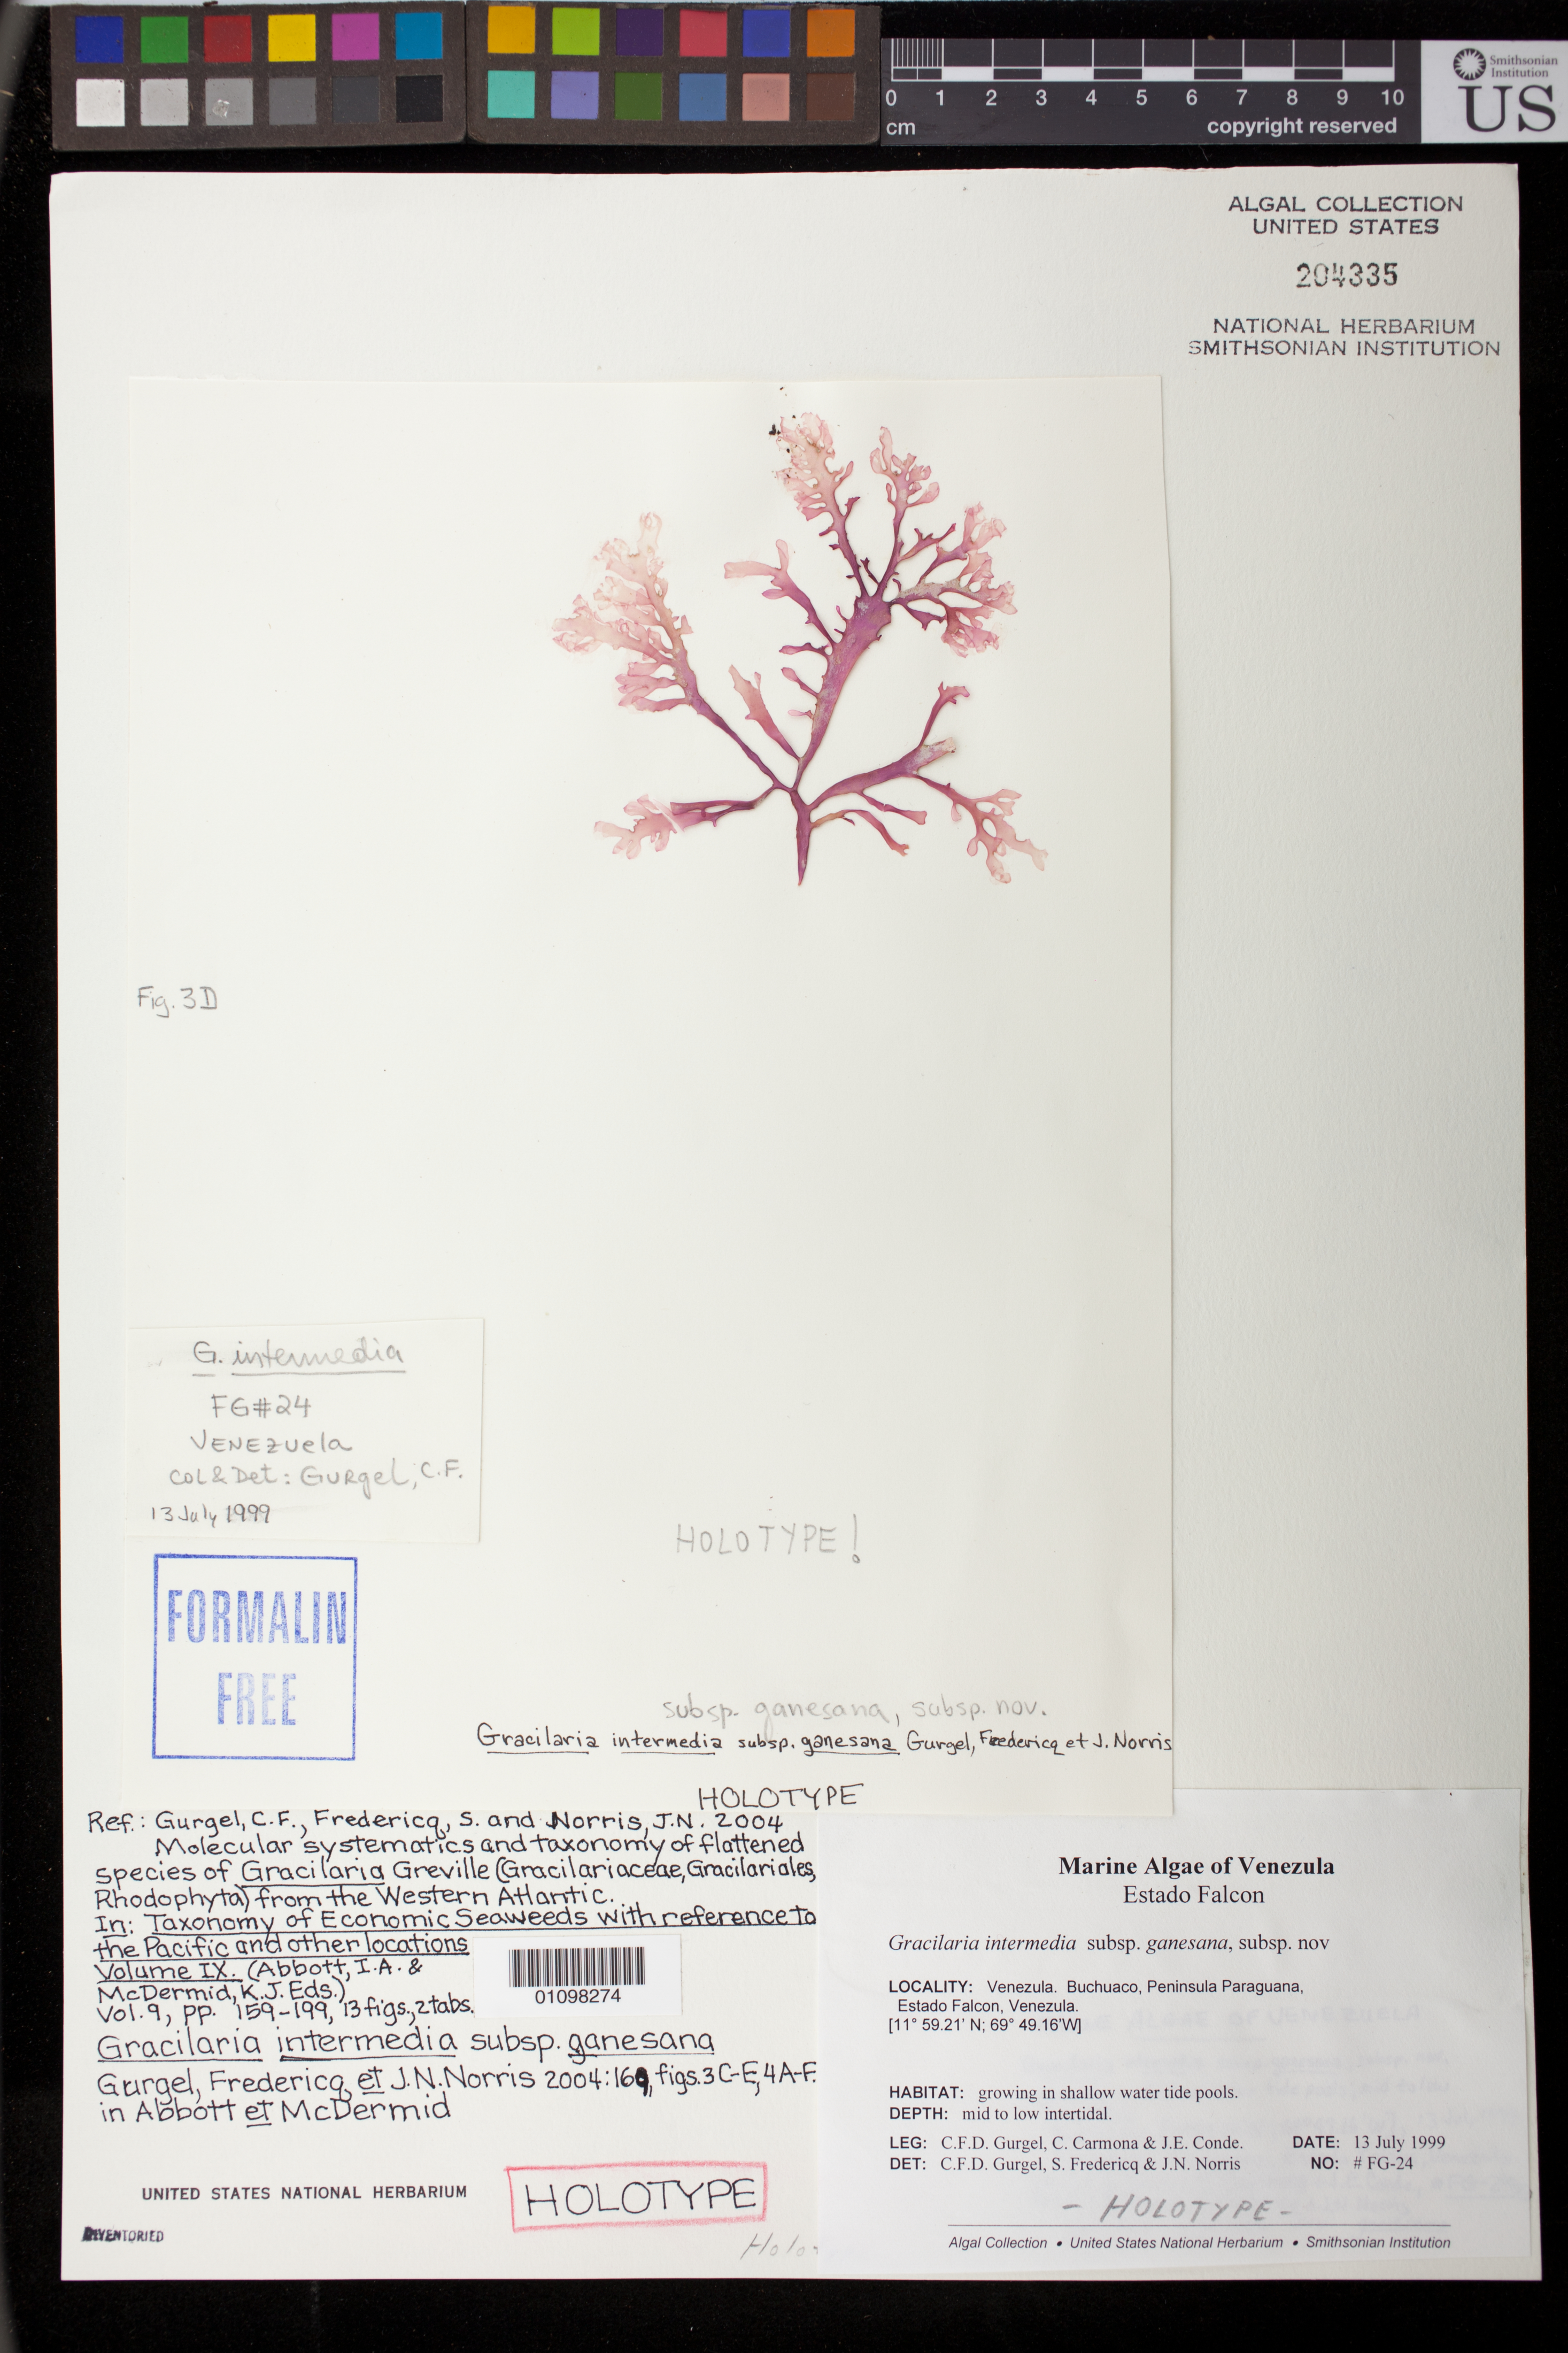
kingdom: Plantae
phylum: Rhodophyta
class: Florideophyceae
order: Gracilariales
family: Gracilariaceae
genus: Gracilaria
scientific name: Gracilaria intermedia subsp. ganesana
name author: Gurgel et al. in I.A. Abbott & McDermid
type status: Holotype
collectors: C. Gurgel, J. Conde & C. Carmona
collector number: FG-24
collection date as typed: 13 Jul 1999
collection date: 1999-07-13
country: Venezuela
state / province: Falcón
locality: Buchuaco, Peninsula Paraguana.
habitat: Growing in shallow water tide pools, mid to low intertidal.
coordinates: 11 59.21'N, 69 49.16'W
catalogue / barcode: US 204335